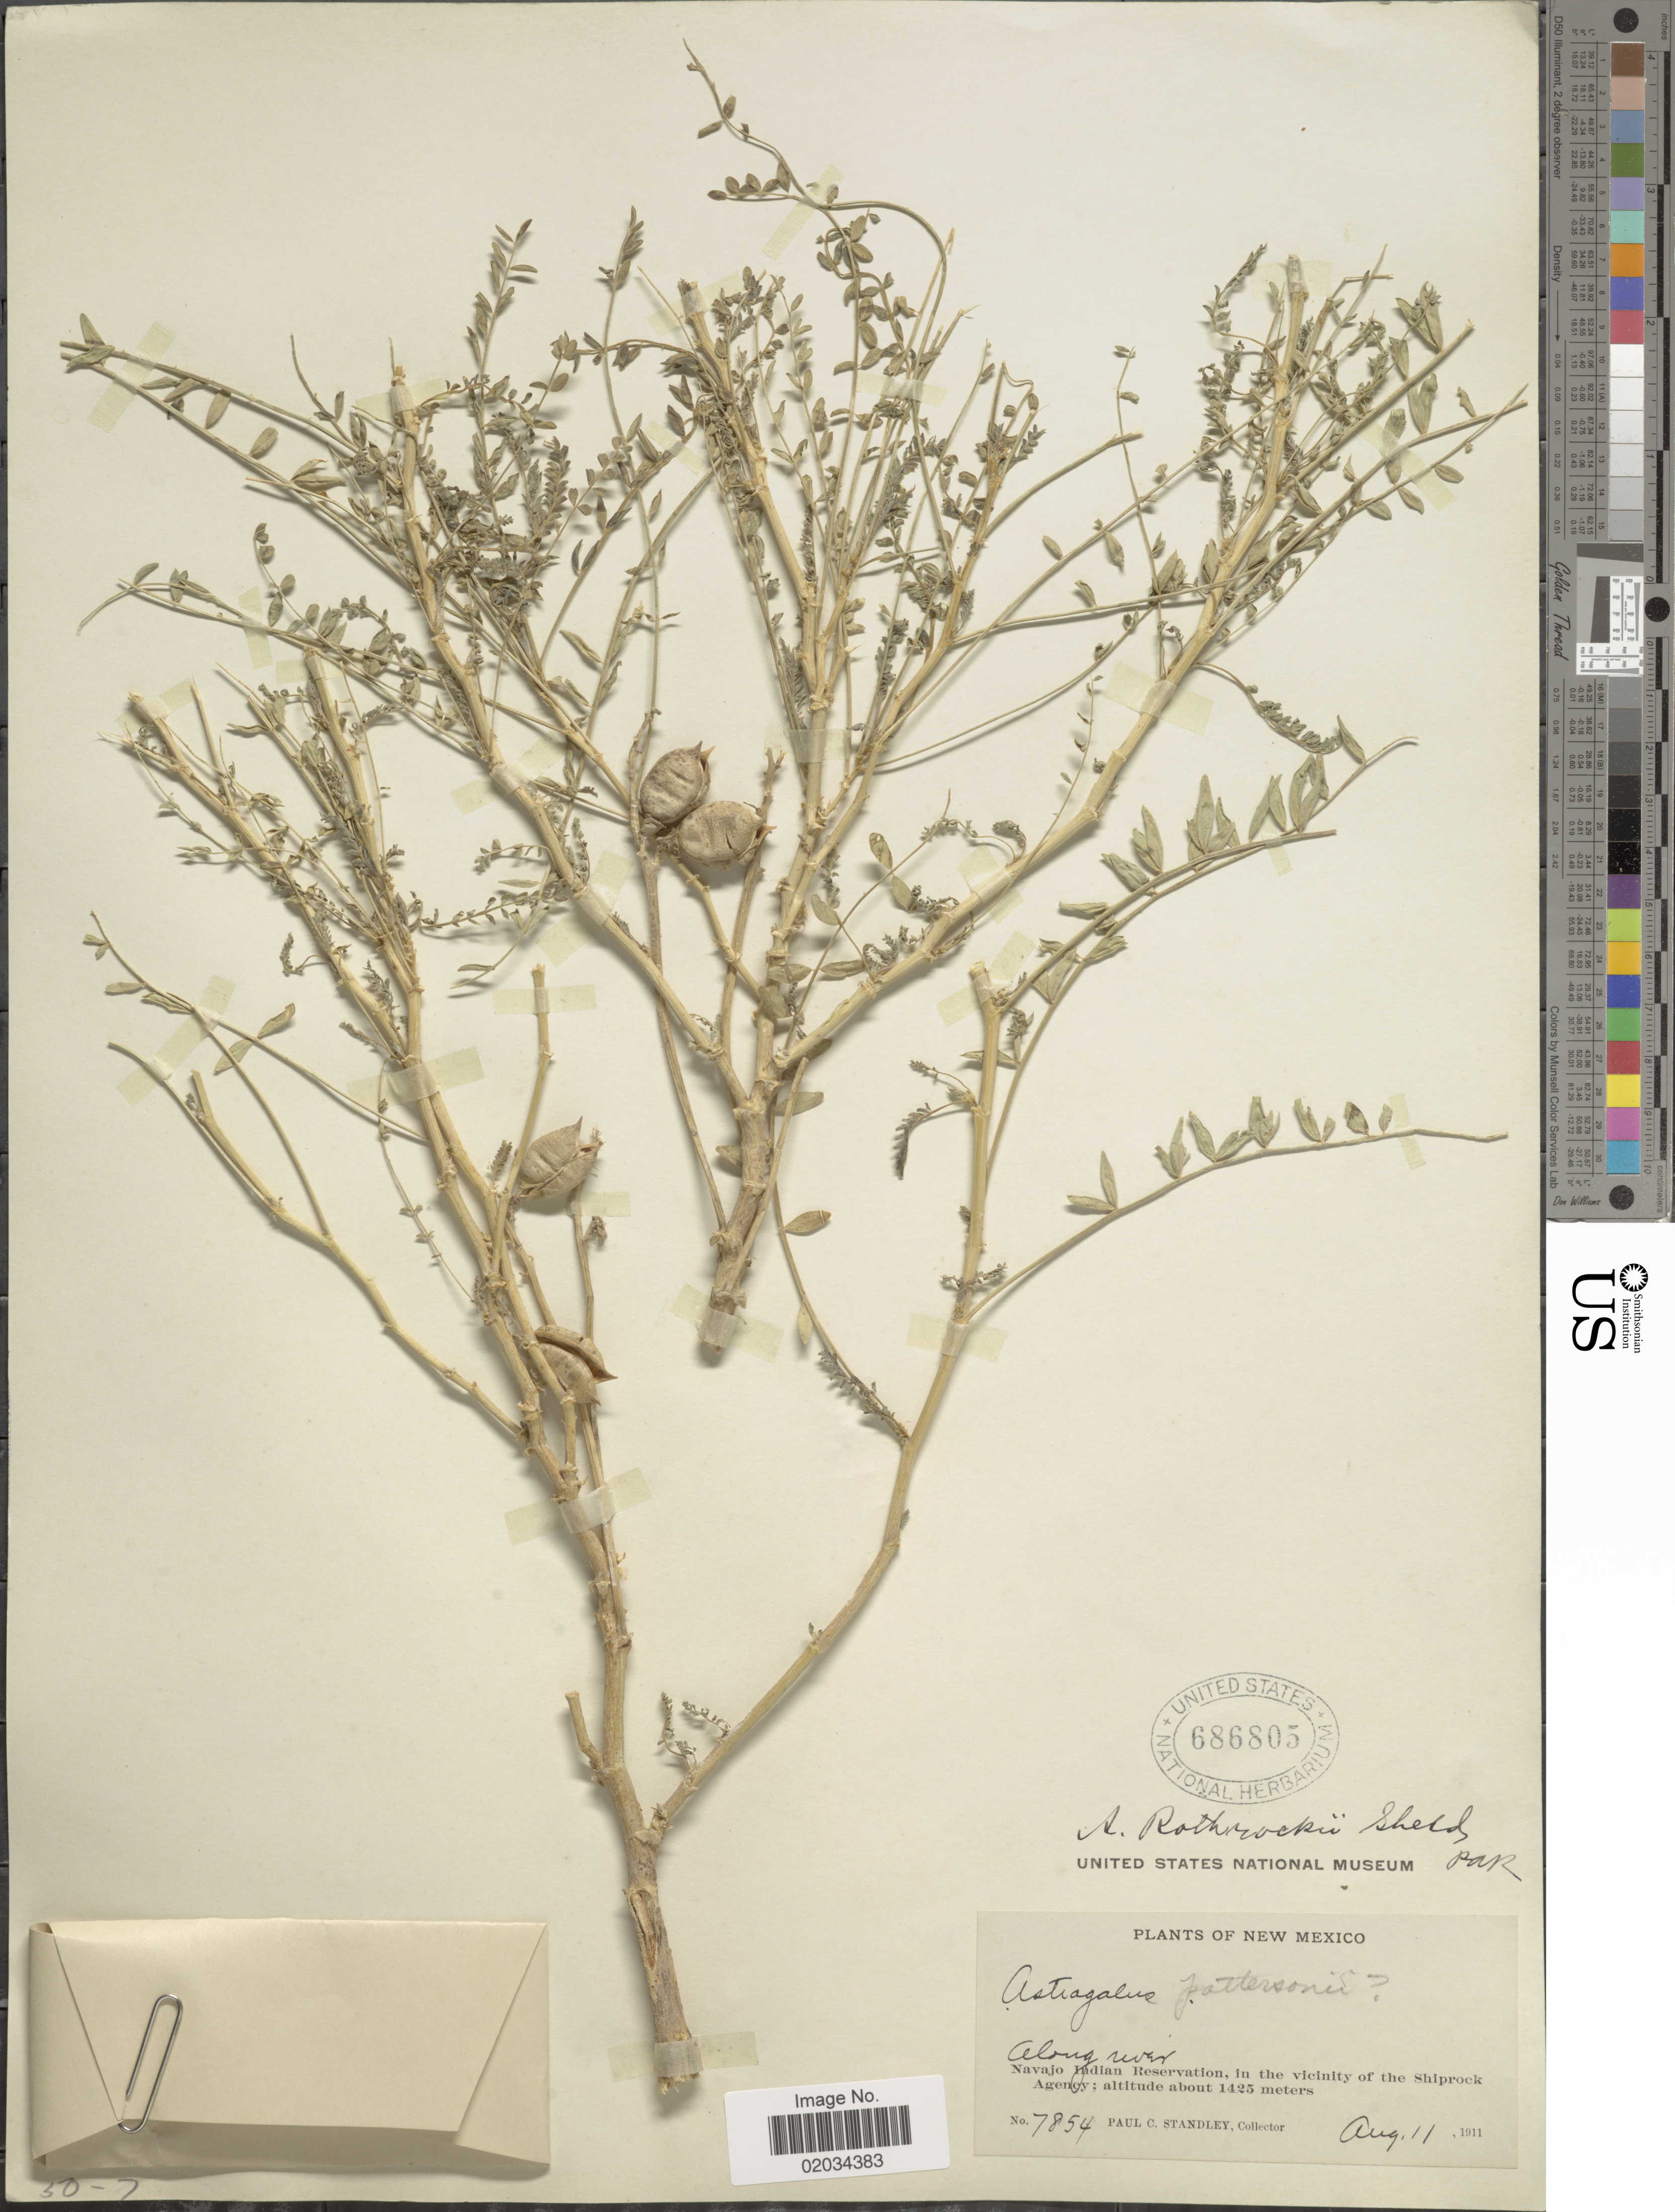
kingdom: Plantae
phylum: Tracheophyta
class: Magnoliopsida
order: Fabales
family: Fabaceae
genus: Astragalus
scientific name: Astragalus rothrockii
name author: E. Sheld.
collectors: P. C. Standley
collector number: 7854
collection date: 1911-08-11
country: United States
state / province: New Mexico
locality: Along river Navajo Indian Reservation, in the vicinity of the Shiprock Agency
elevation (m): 1425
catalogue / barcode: US 686805